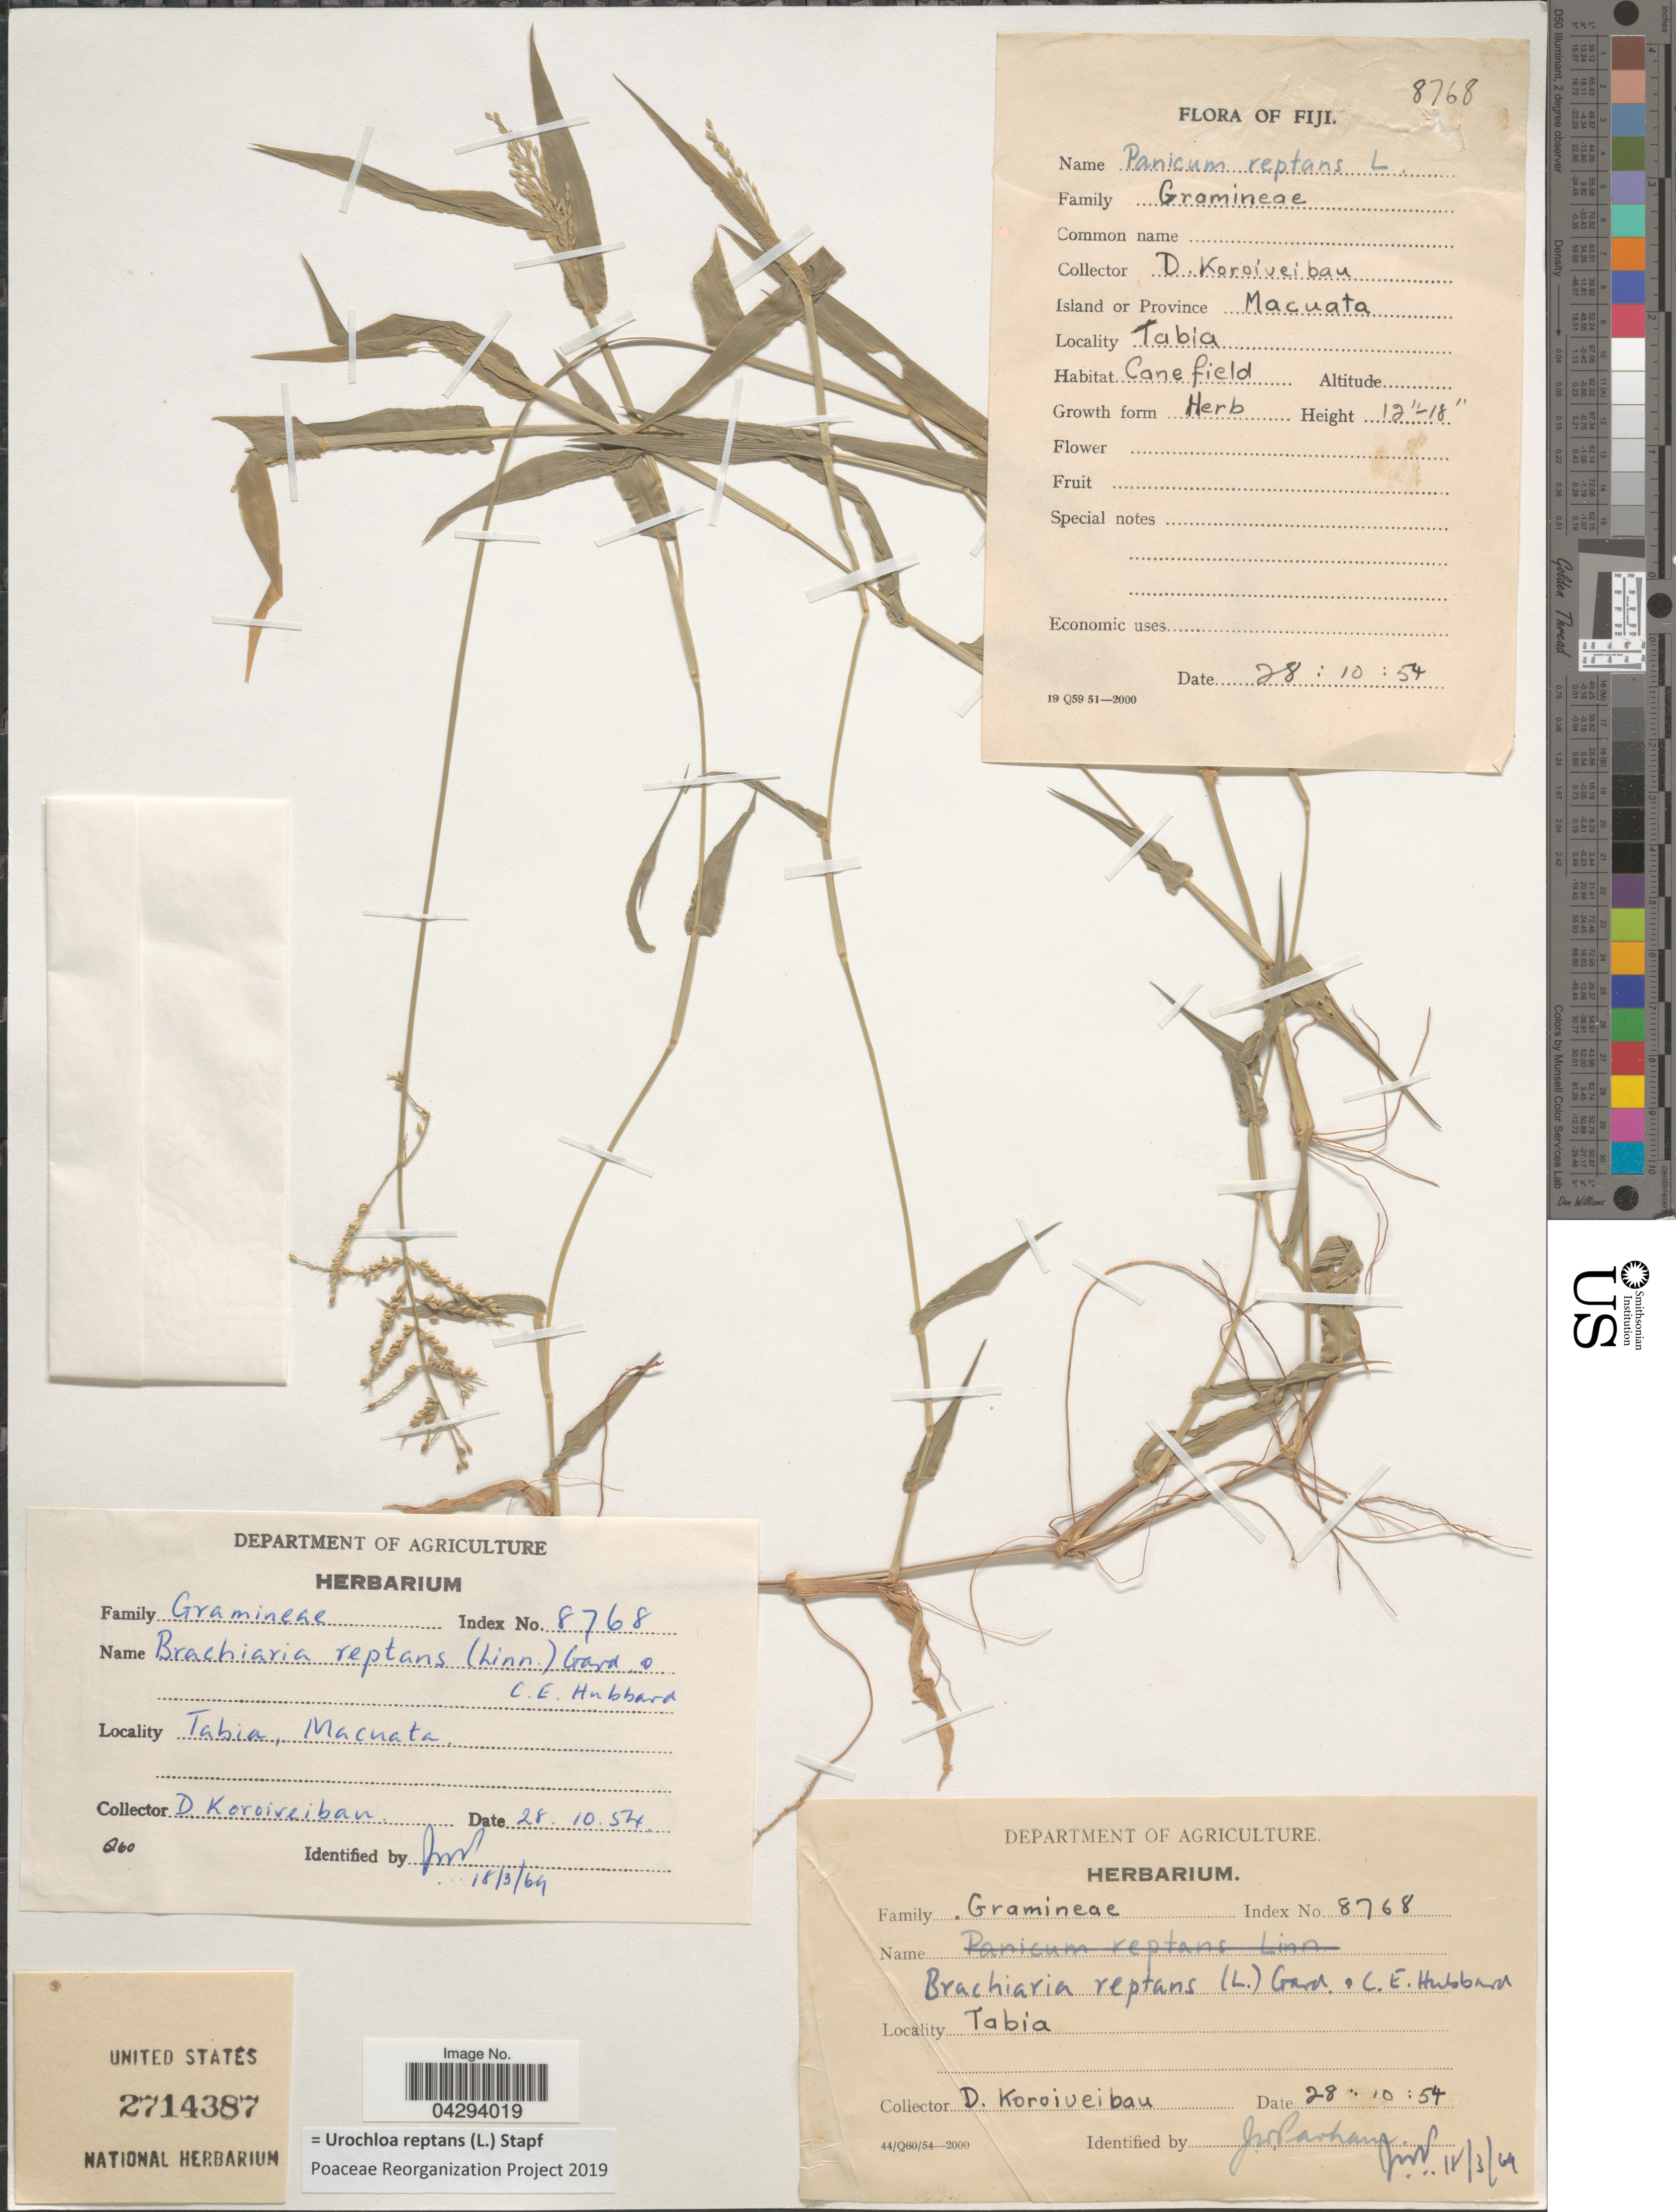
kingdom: Plantae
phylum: Tracheophyta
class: Liliopsida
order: Poales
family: Poaceae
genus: Urochloa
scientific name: Urochloa reptans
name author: (L.) Stapf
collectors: D. Koroiveiban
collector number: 8768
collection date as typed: Transcribed d/m/y: 28/10/54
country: Fiji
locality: Island or Province Macuata. Tabia.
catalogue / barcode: US 2714387